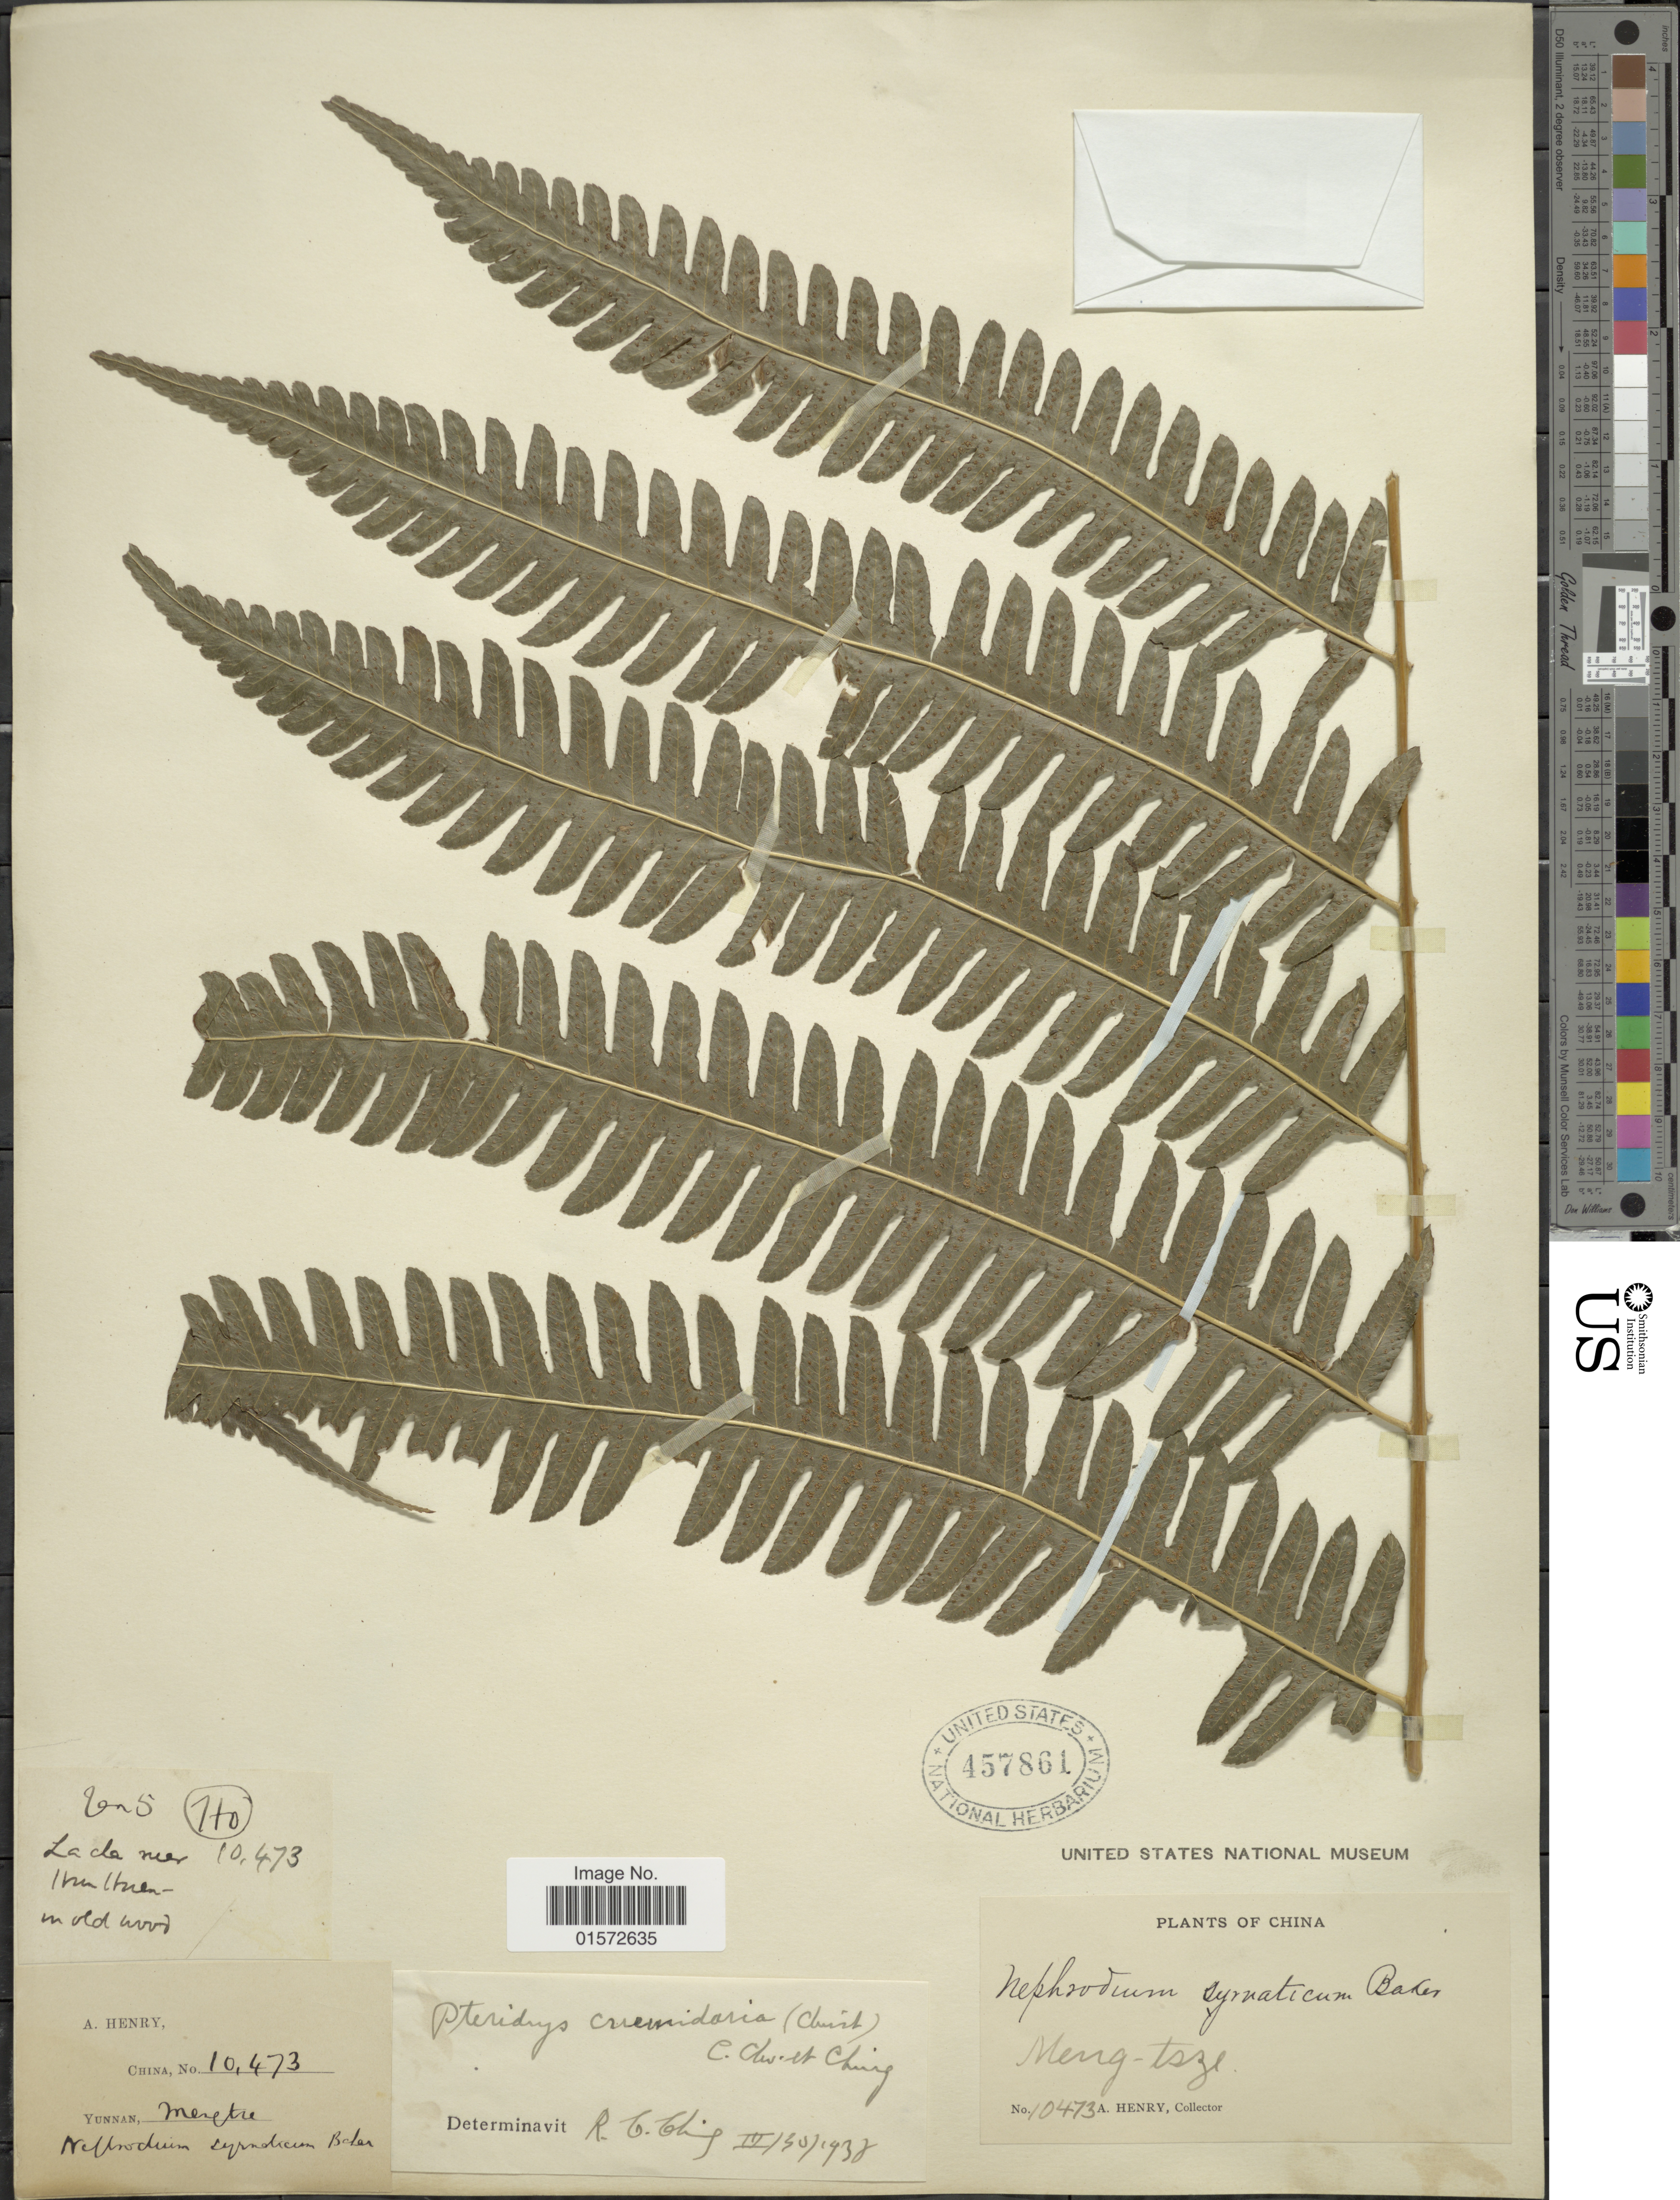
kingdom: Plantae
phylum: Tracheophyta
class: Polypodiopsida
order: Polypodiales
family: Tectariaceae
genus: Pteridrys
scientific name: Pteridrys australis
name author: Ching ex C. Chr. & Ching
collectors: A. Henry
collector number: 10473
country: China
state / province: Yunnan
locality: Mengtze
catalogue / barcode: US 457861